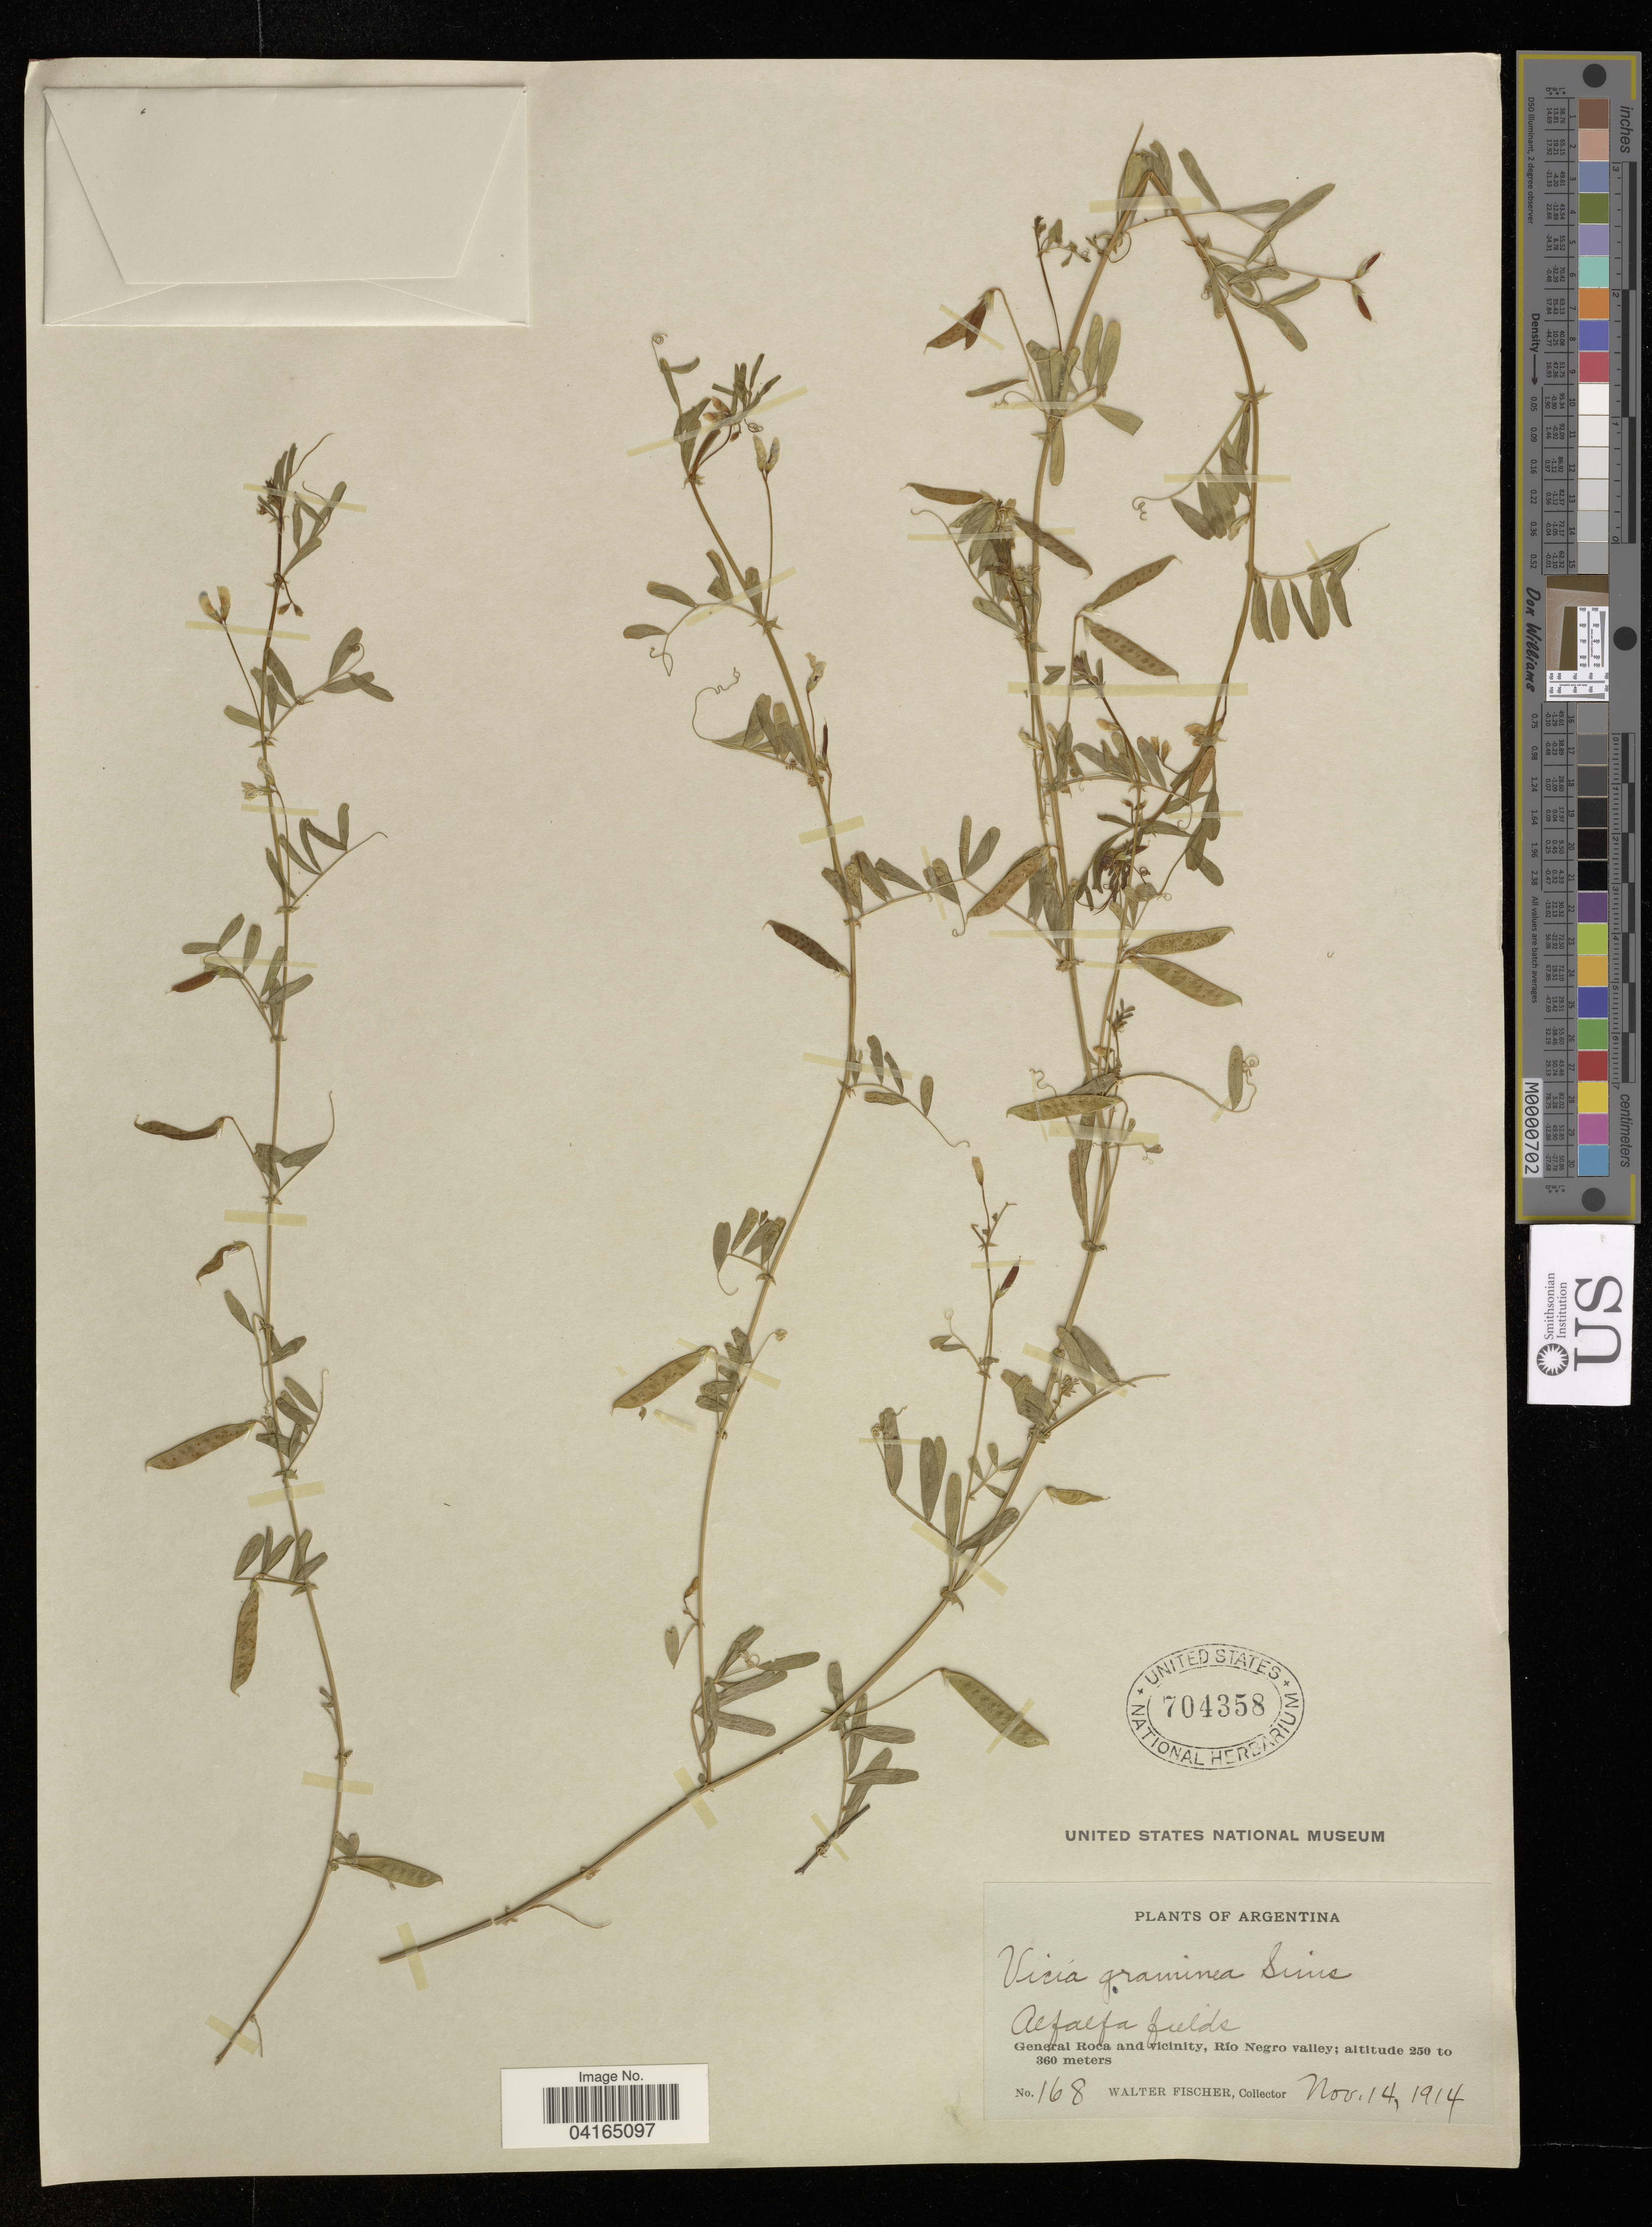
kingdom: Plantae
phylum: Tracheophyta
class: Magnoliopsida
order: Fabales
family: Fabaceae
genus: Vicia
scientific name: Vicia graminea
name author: Sm.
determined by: Hechenleitner, Paulina, RBG Edinburgh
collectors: W. Fischer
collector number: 168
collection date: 1914-11-14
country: Argentina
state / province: Rio Negro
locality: General Roca and vicinity, Río Negro valley.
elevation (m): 250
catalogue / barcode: US 704358